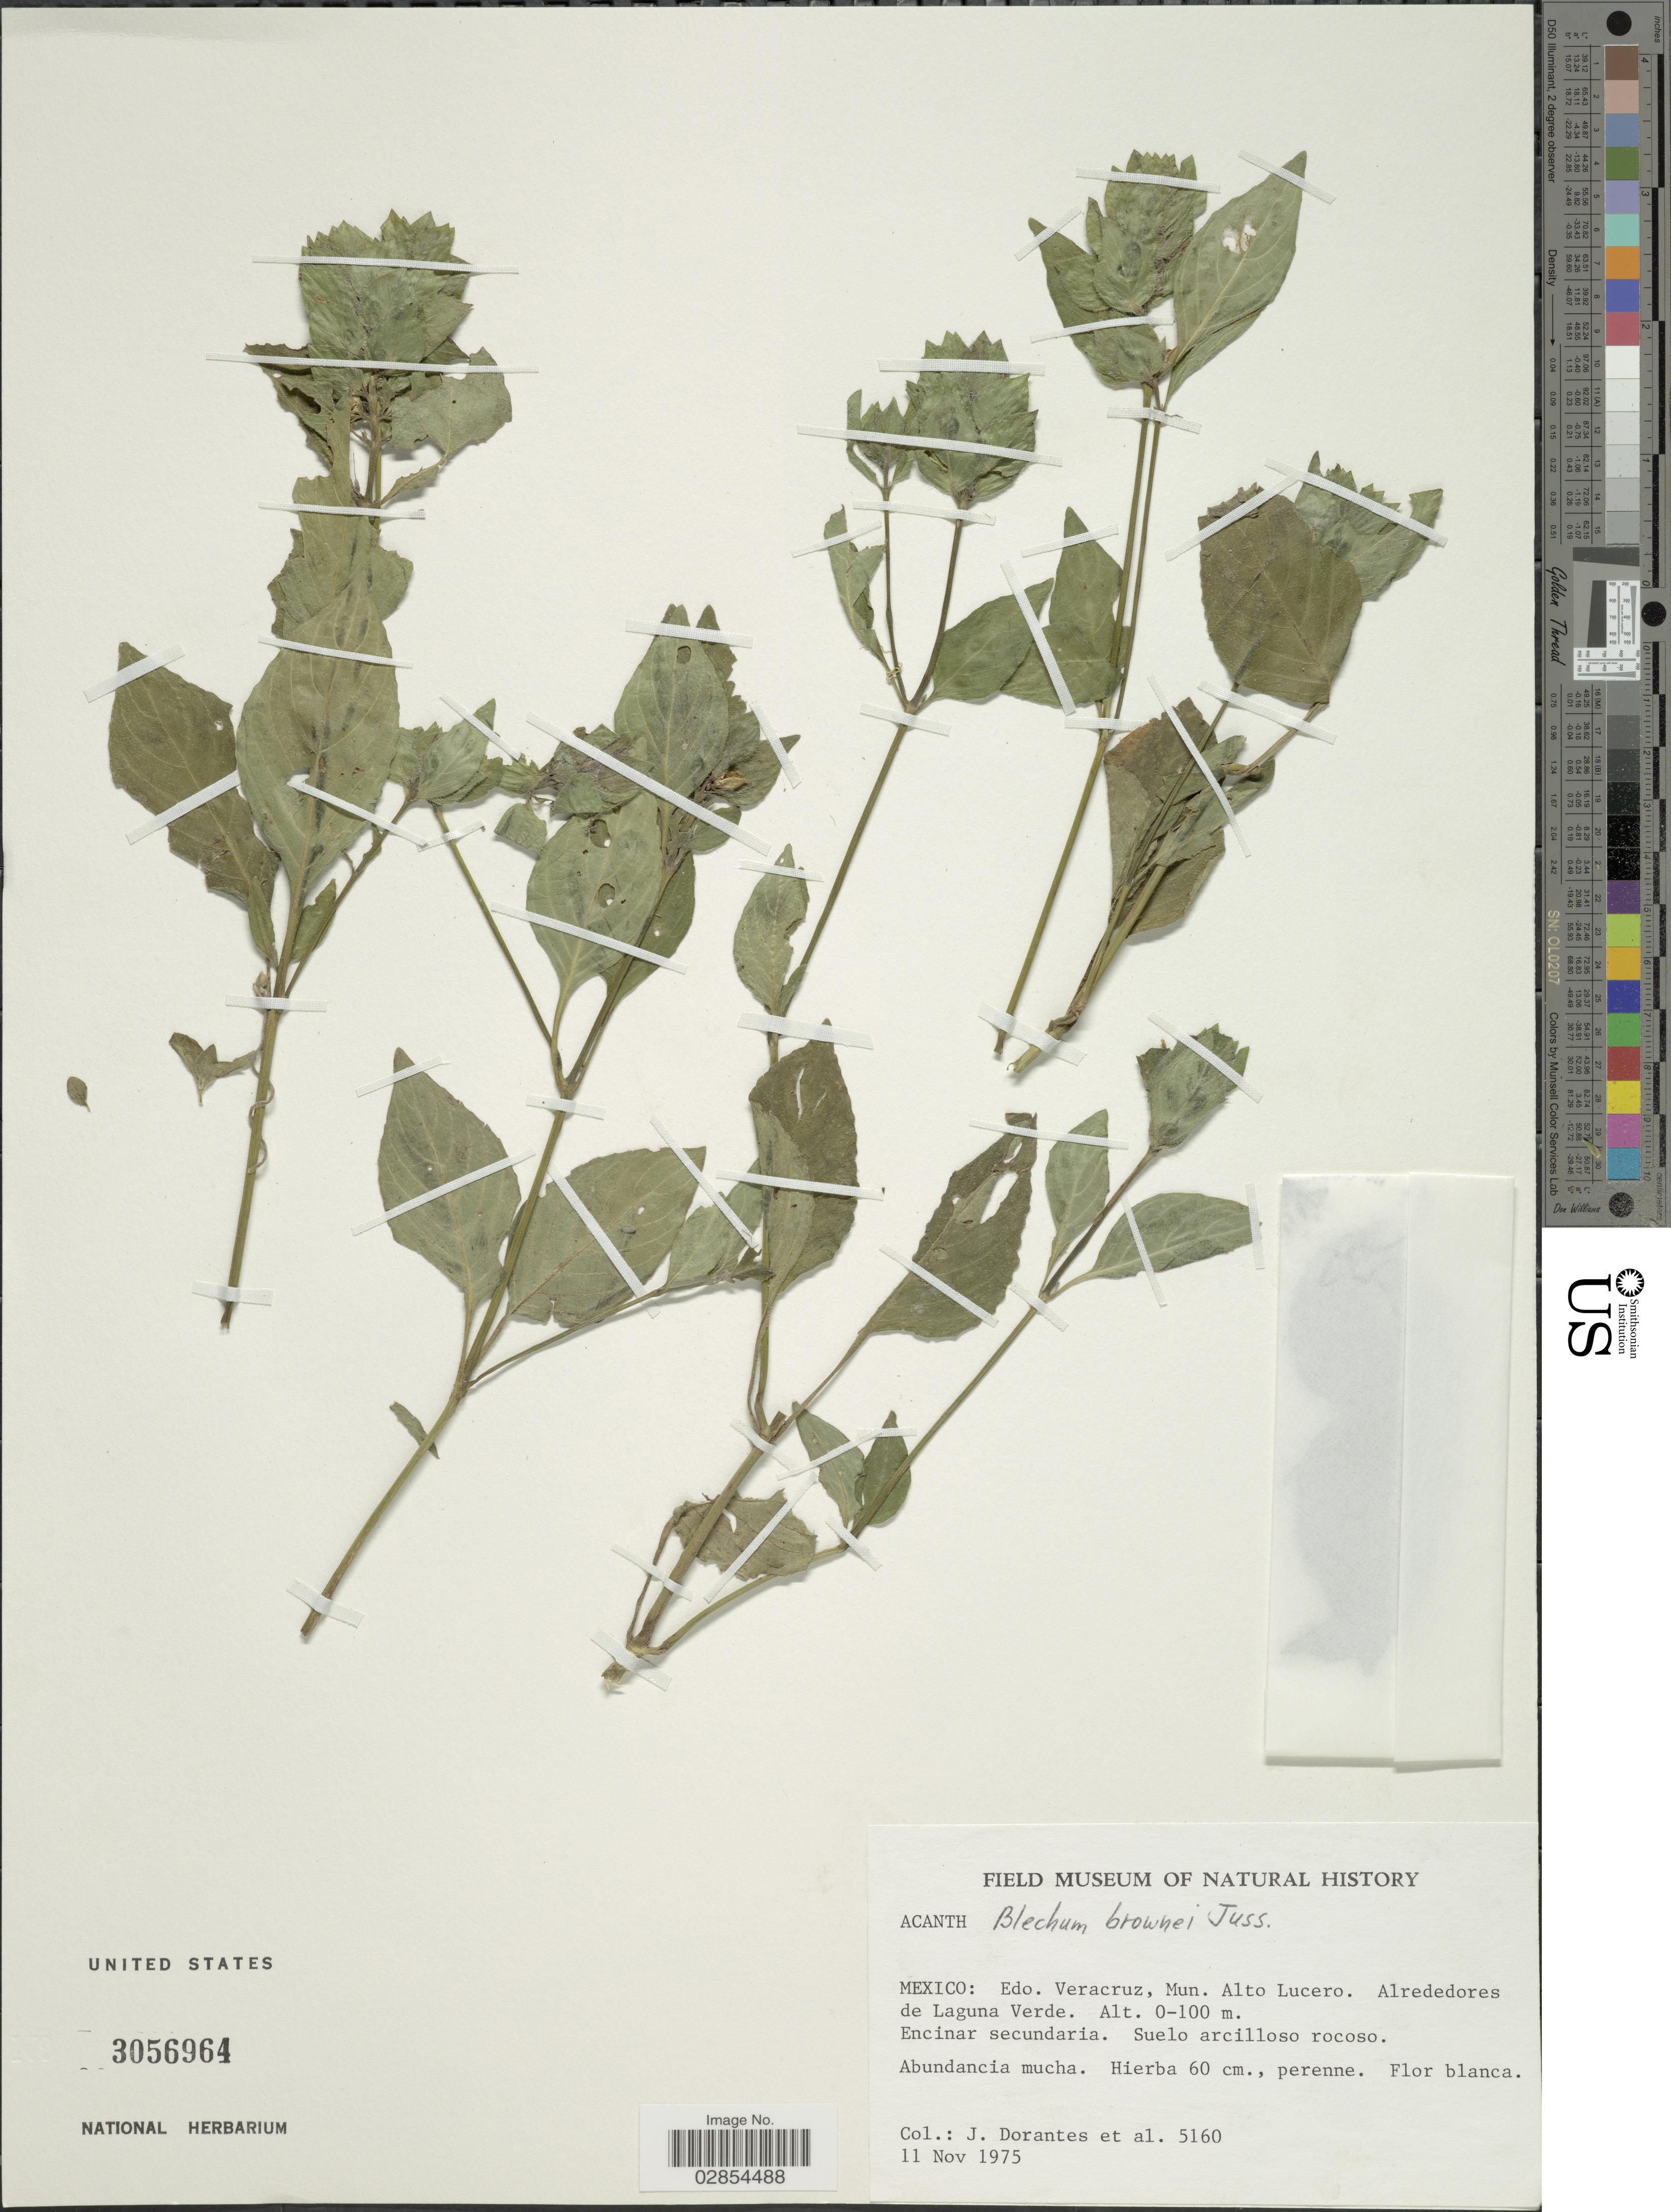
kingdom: Plantae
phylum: Tracheophyta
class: Magnoliopsida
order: Lamiales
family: Acanthaceae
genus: Blechum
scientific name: Blechum brownei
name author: Juss.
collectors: J. Dorantes & et al.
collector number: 5160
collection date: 1975-11-11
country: Mexico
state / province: Veracruz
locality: Edo. Veracruz, Mun. Alto Lucero. Alrededores de Laguna Verde.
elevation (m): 0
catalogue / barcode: US 3056964